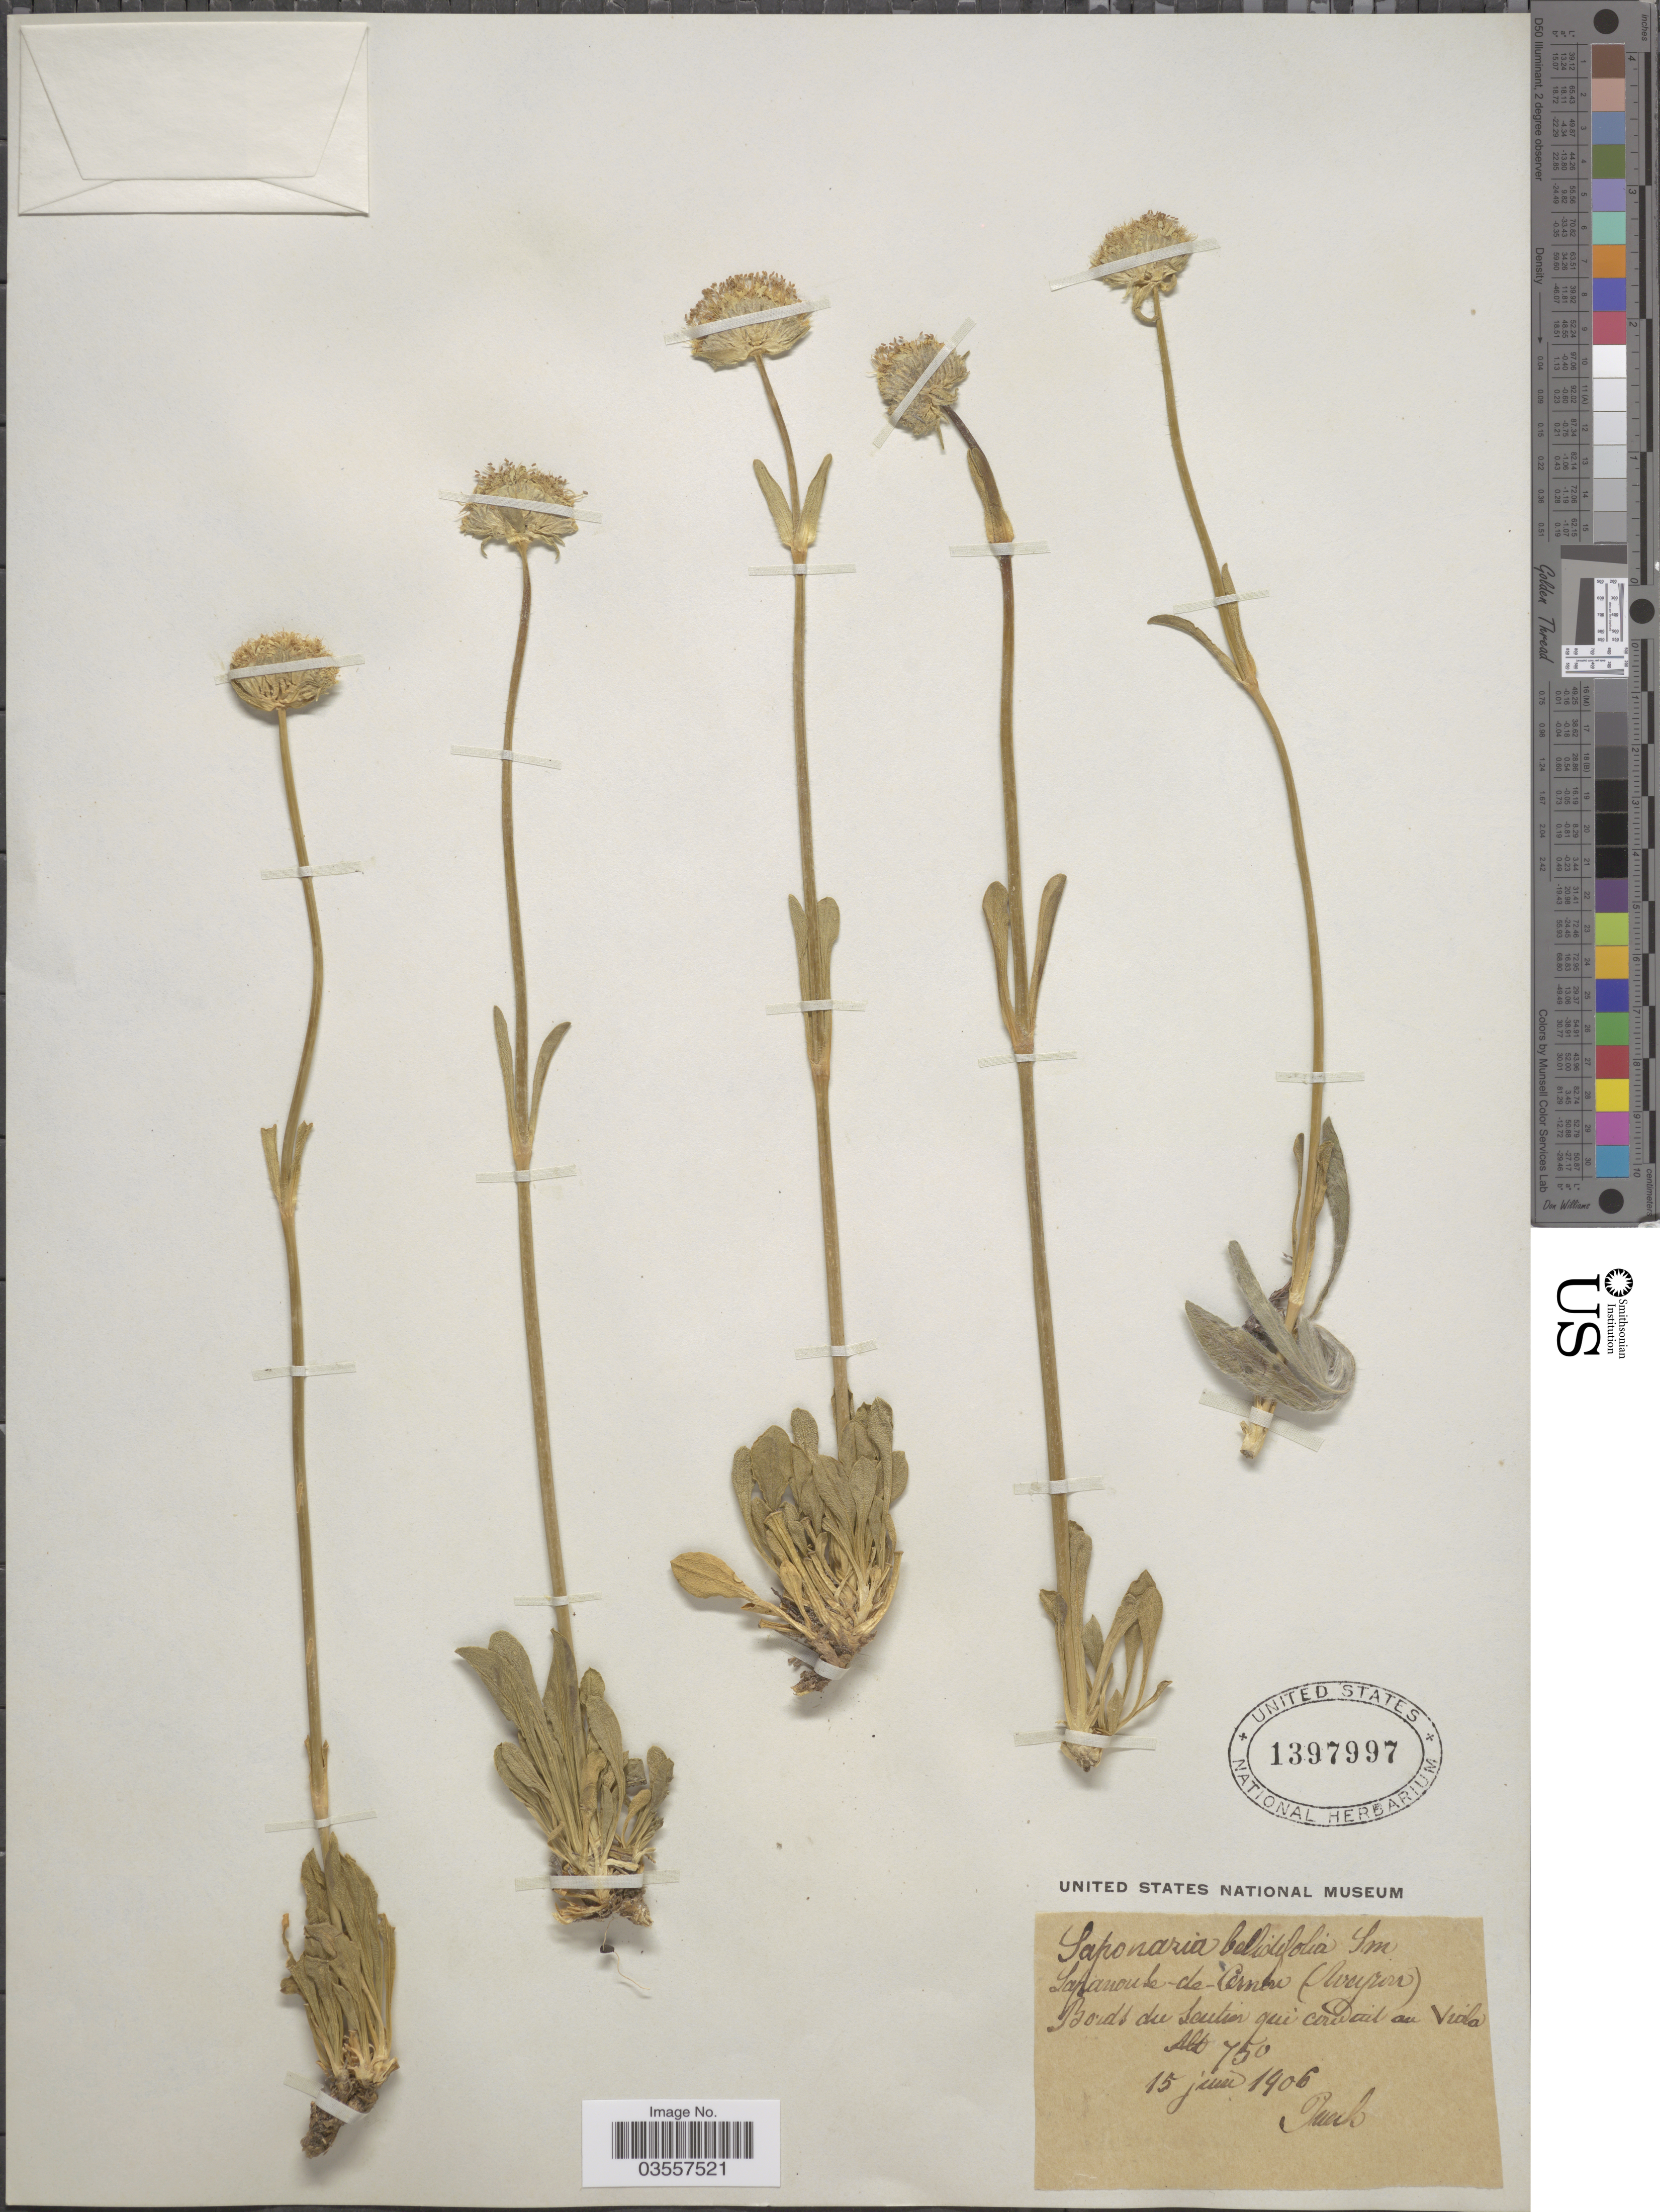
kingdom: Plantae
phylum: Tracheophyta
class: Magnoliopsida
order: Caryophyllales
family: Caryophyllaceae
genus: Saponaria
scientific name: Saponaria bellidifolia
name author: Sm.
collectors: Puech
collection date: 1906-06-15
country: France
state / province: Occitanie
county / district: Aveyron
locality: Lapanouse-de-Cernon (Aveyron).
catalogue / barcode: US 1397997